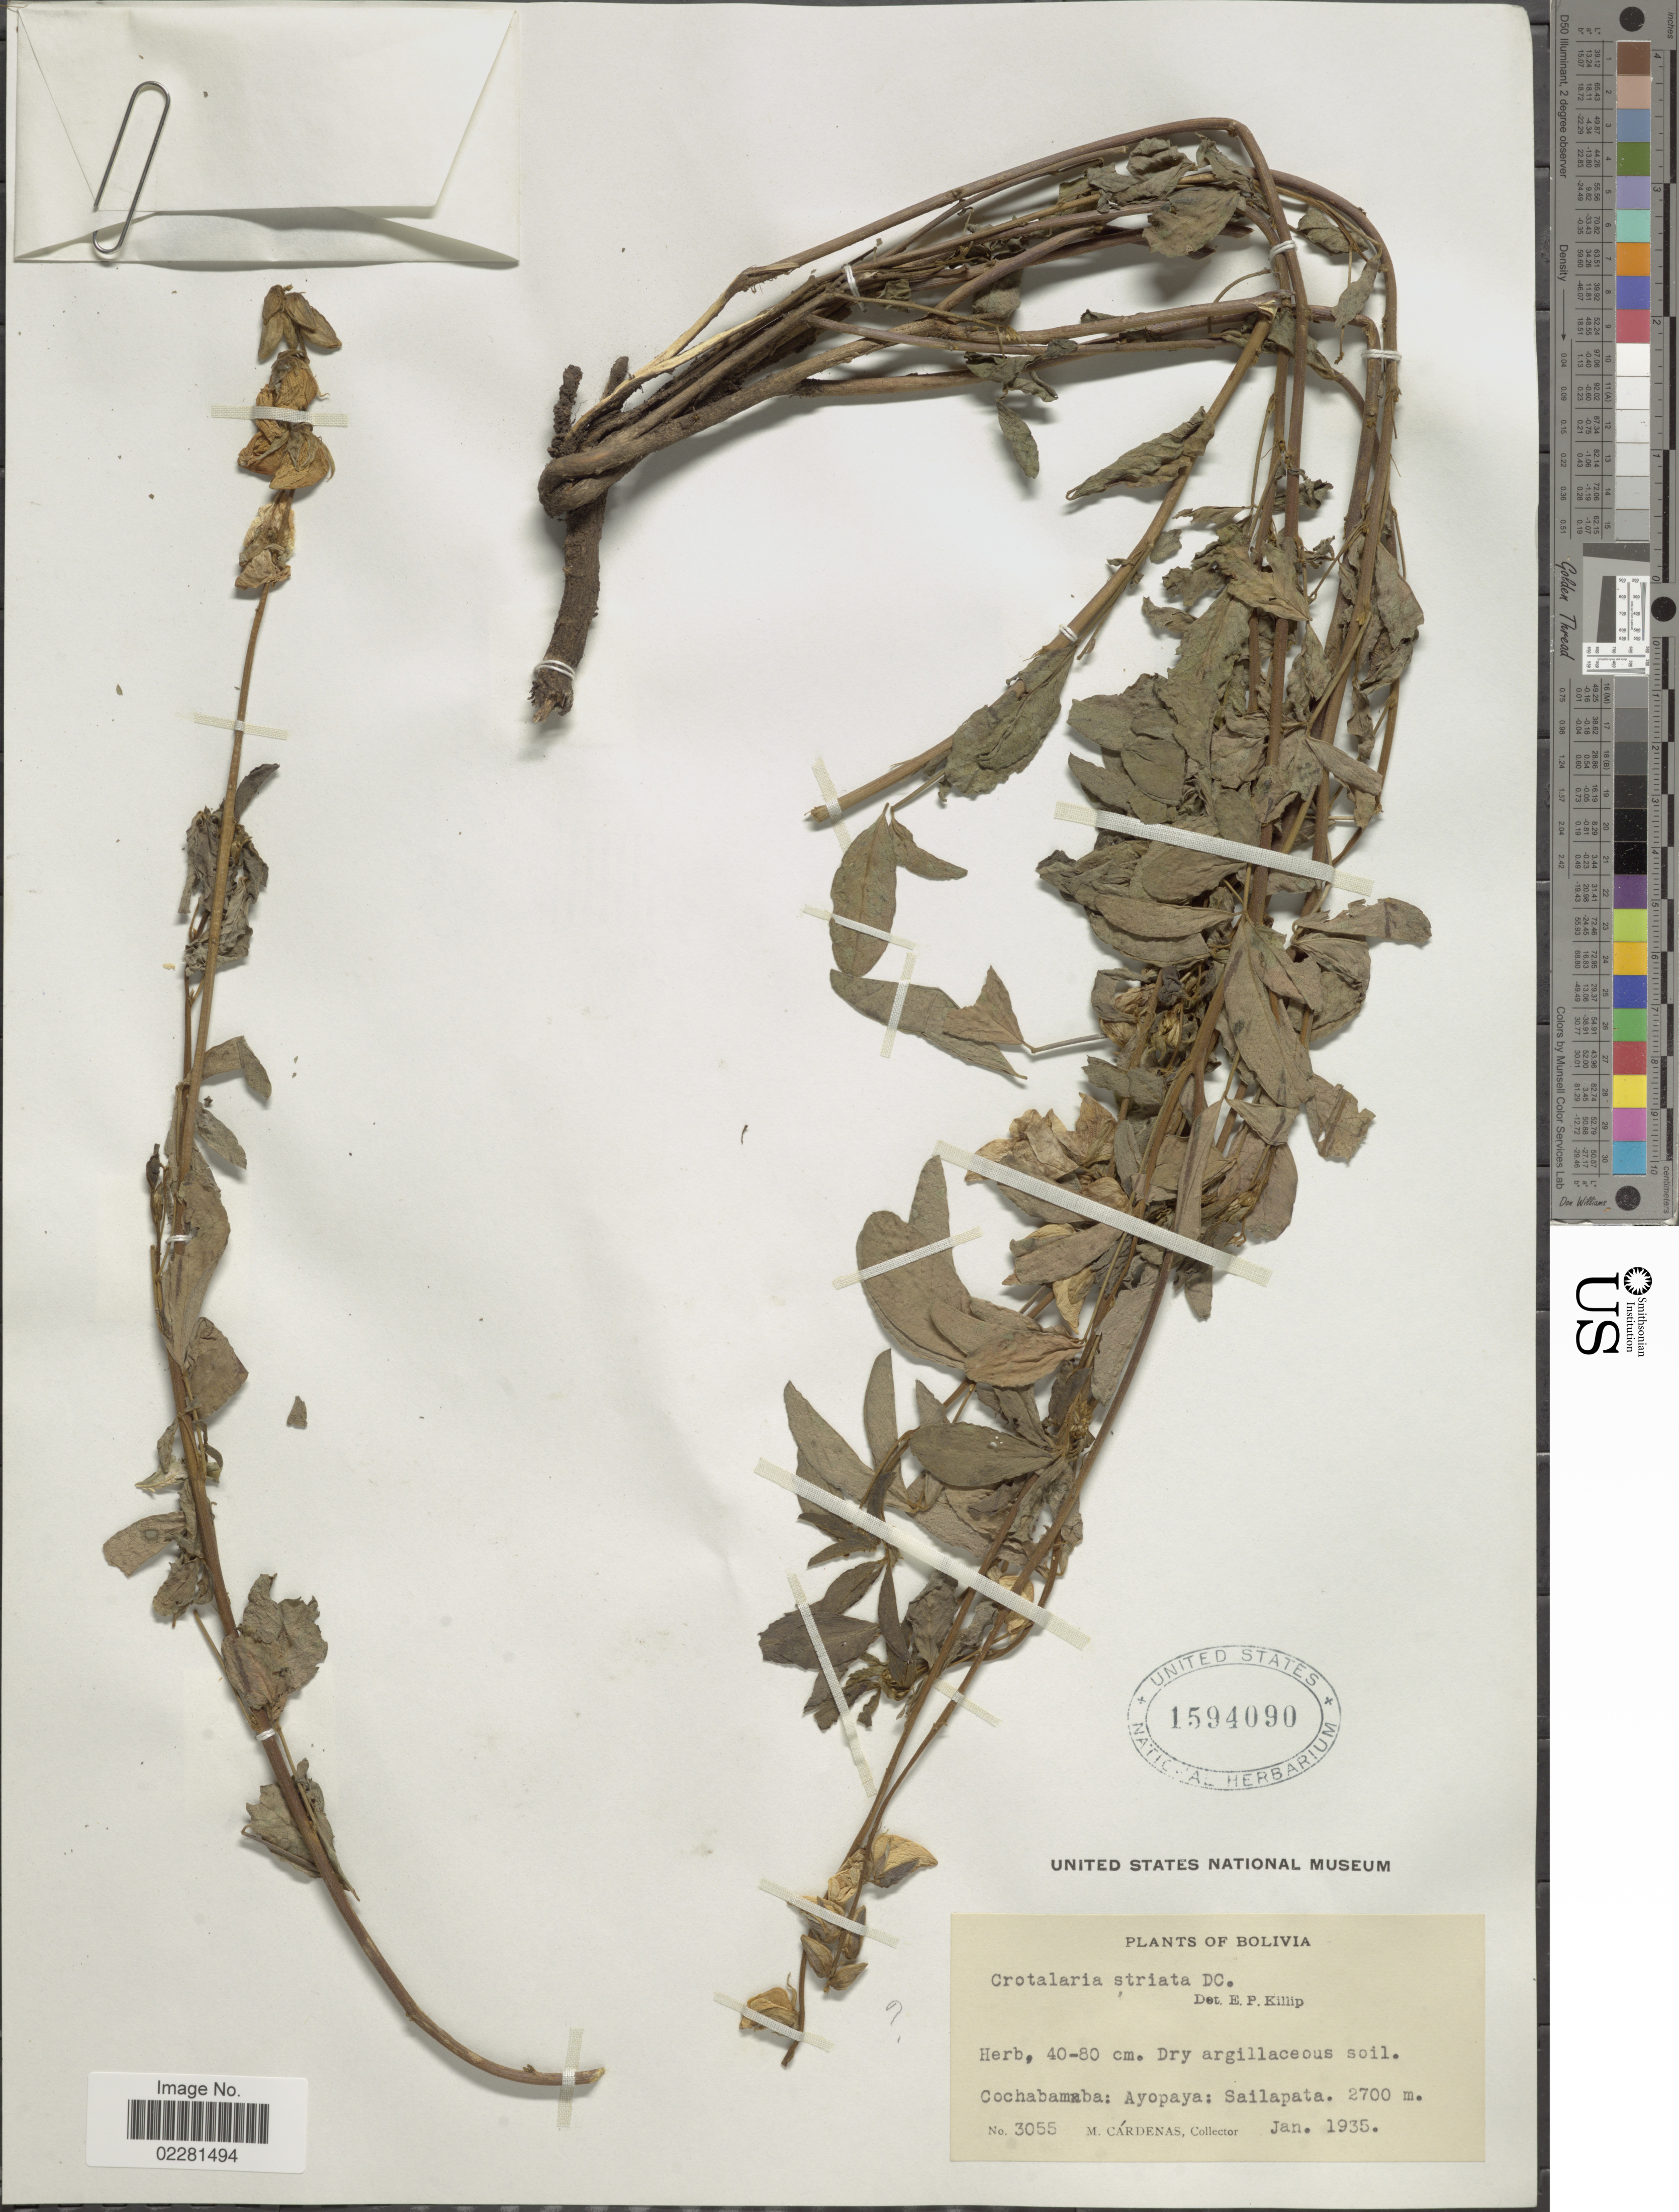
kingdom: Plantae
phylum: Tracheophyta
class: Magnoliopsida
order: Fabales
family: Fabaceae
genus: Crotalaria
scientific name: Crotalaria striata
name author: DC.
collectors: M. Cárdenas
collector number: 3055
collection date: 1935-01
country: Bolivia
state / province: Cochabamba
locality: Ayopaya, Sailapata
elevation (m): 2700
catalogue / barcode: US 1594090